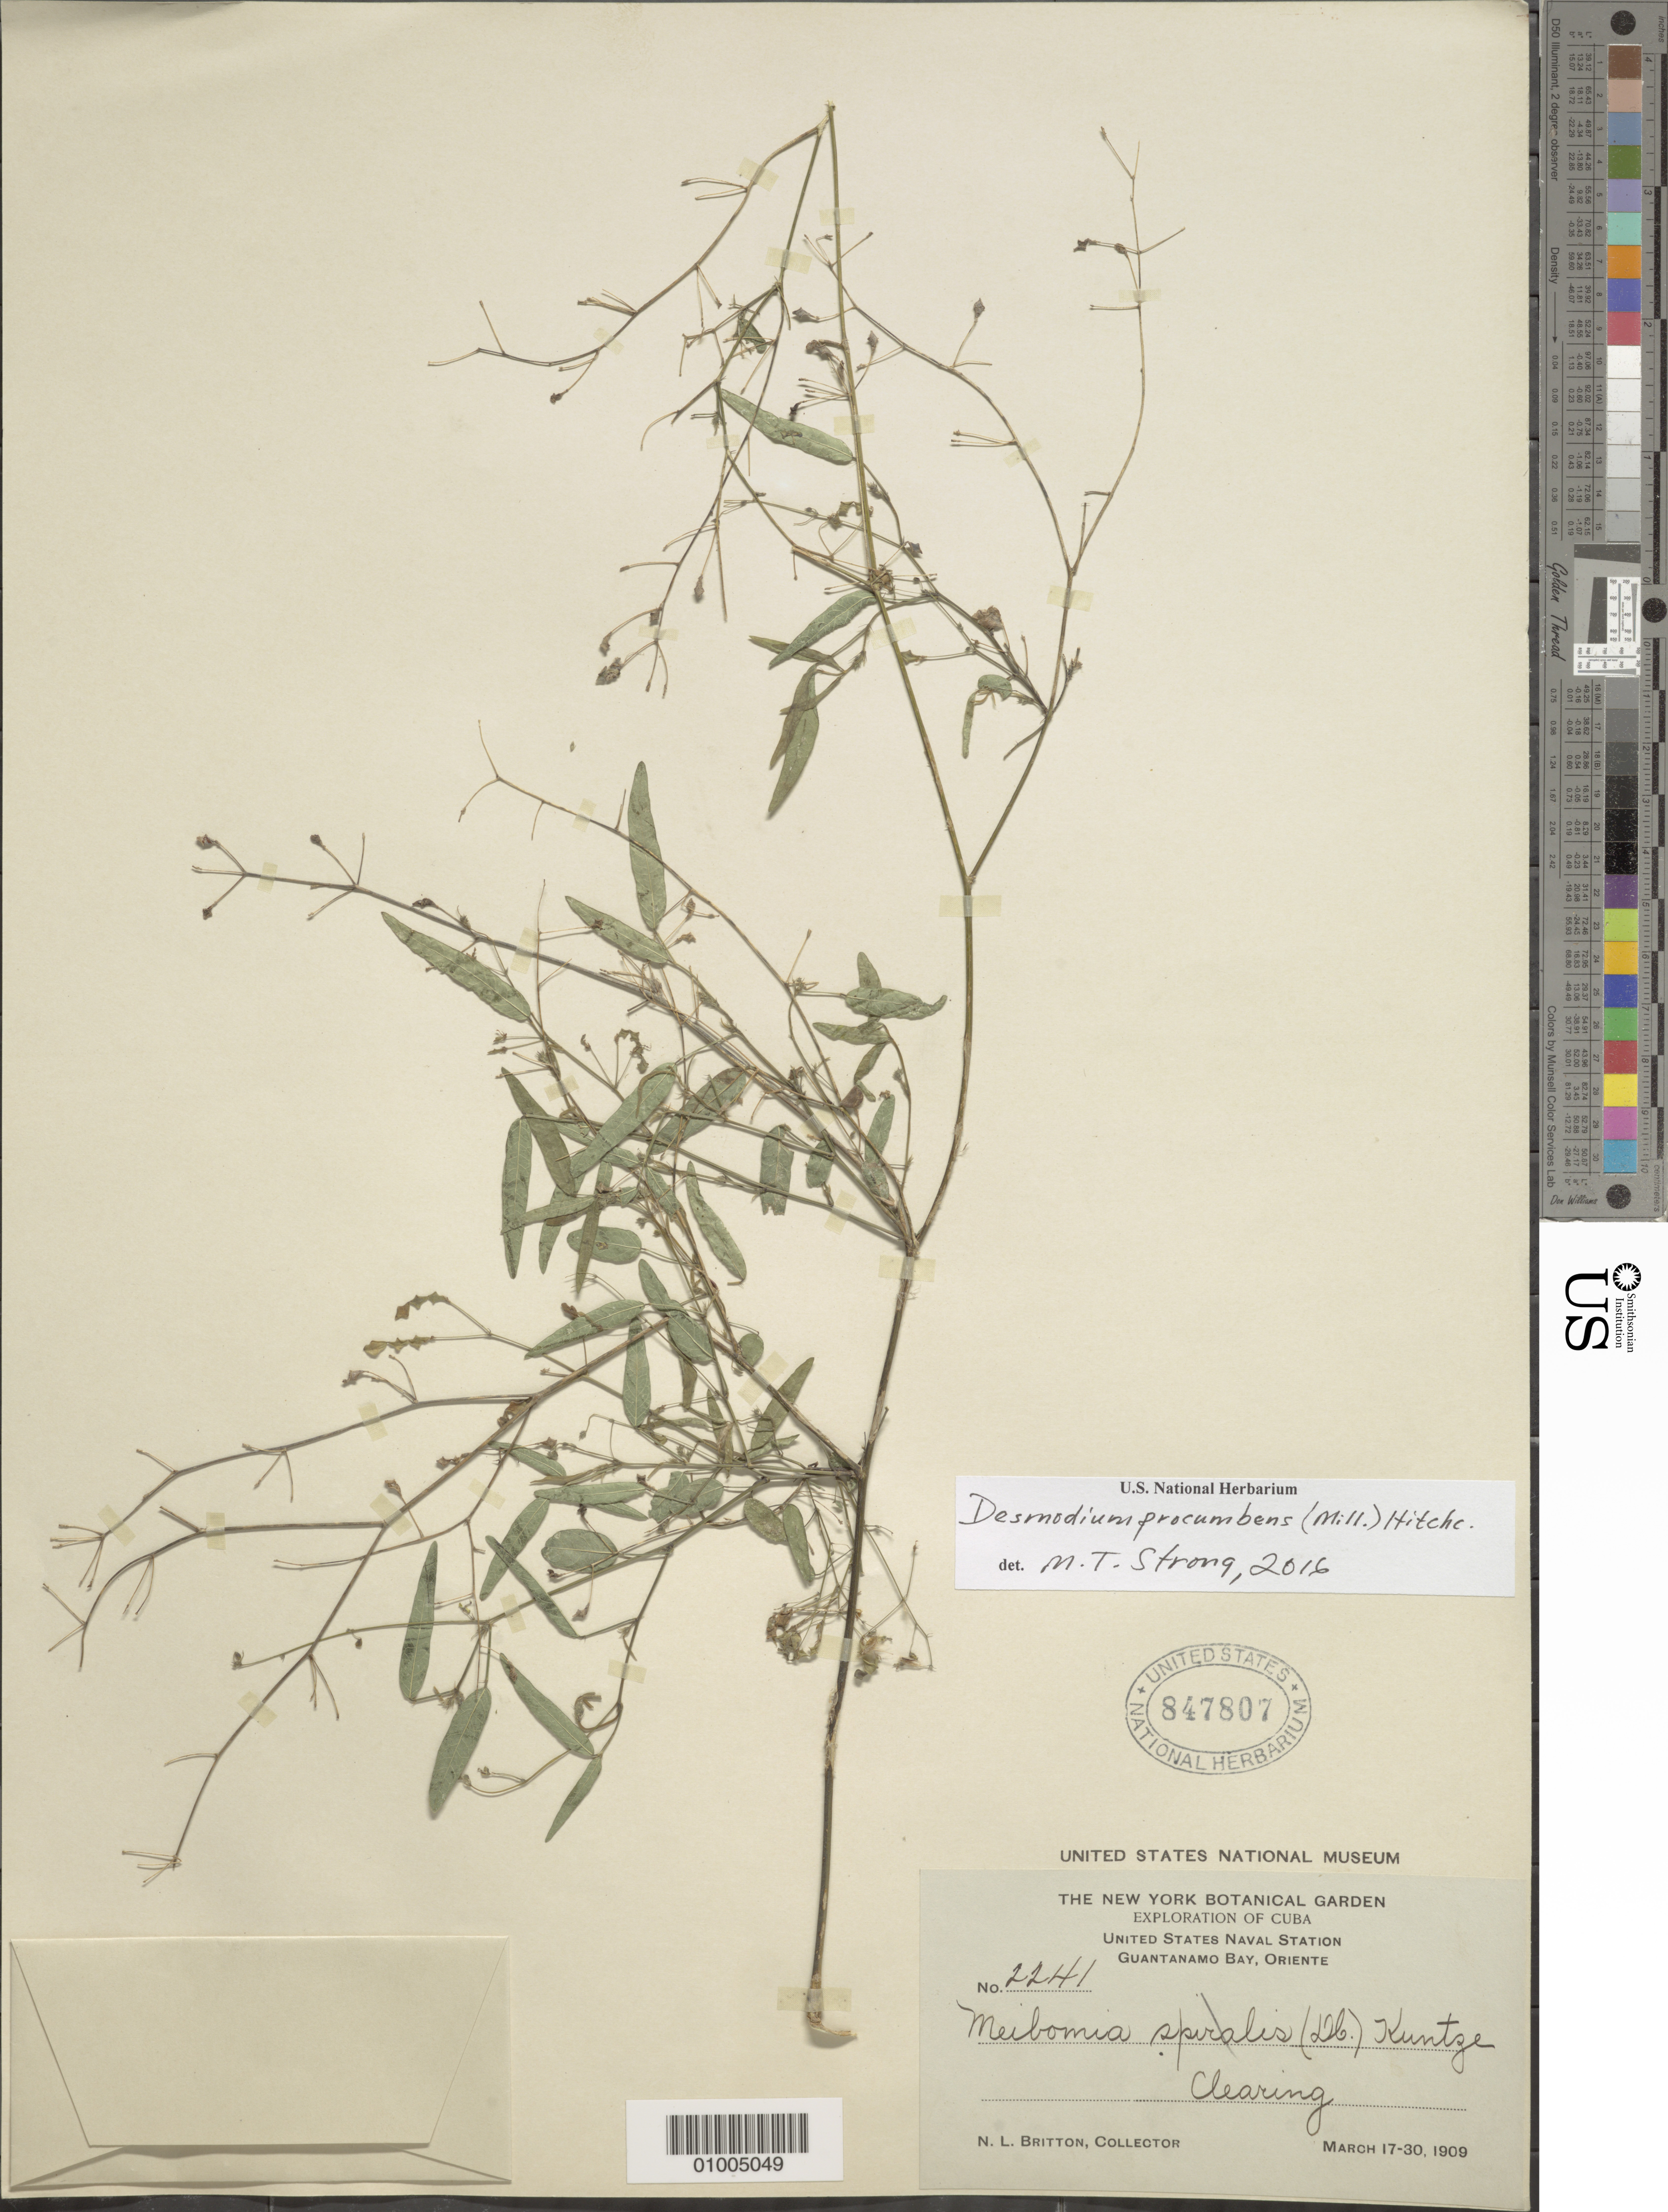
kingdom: Plantae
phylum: Tracheophyta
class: Magnoliopsida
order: Fabales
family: Fabaceae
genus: Desmodium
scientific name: Desmodium procumbens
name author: (Mill.) Hitchc.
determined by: Strong, M. T., (US), Smithsonian Institution - National Museum of Natural History (UNITED STATES)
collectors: N. Britton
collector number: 2241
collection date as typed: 17 Mar 1909 to 30 Mar 1909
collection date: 1909-03-17/1909-03-30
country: Cuba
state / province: Oriente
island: Cuba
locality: Clearing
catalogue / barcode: US 847807